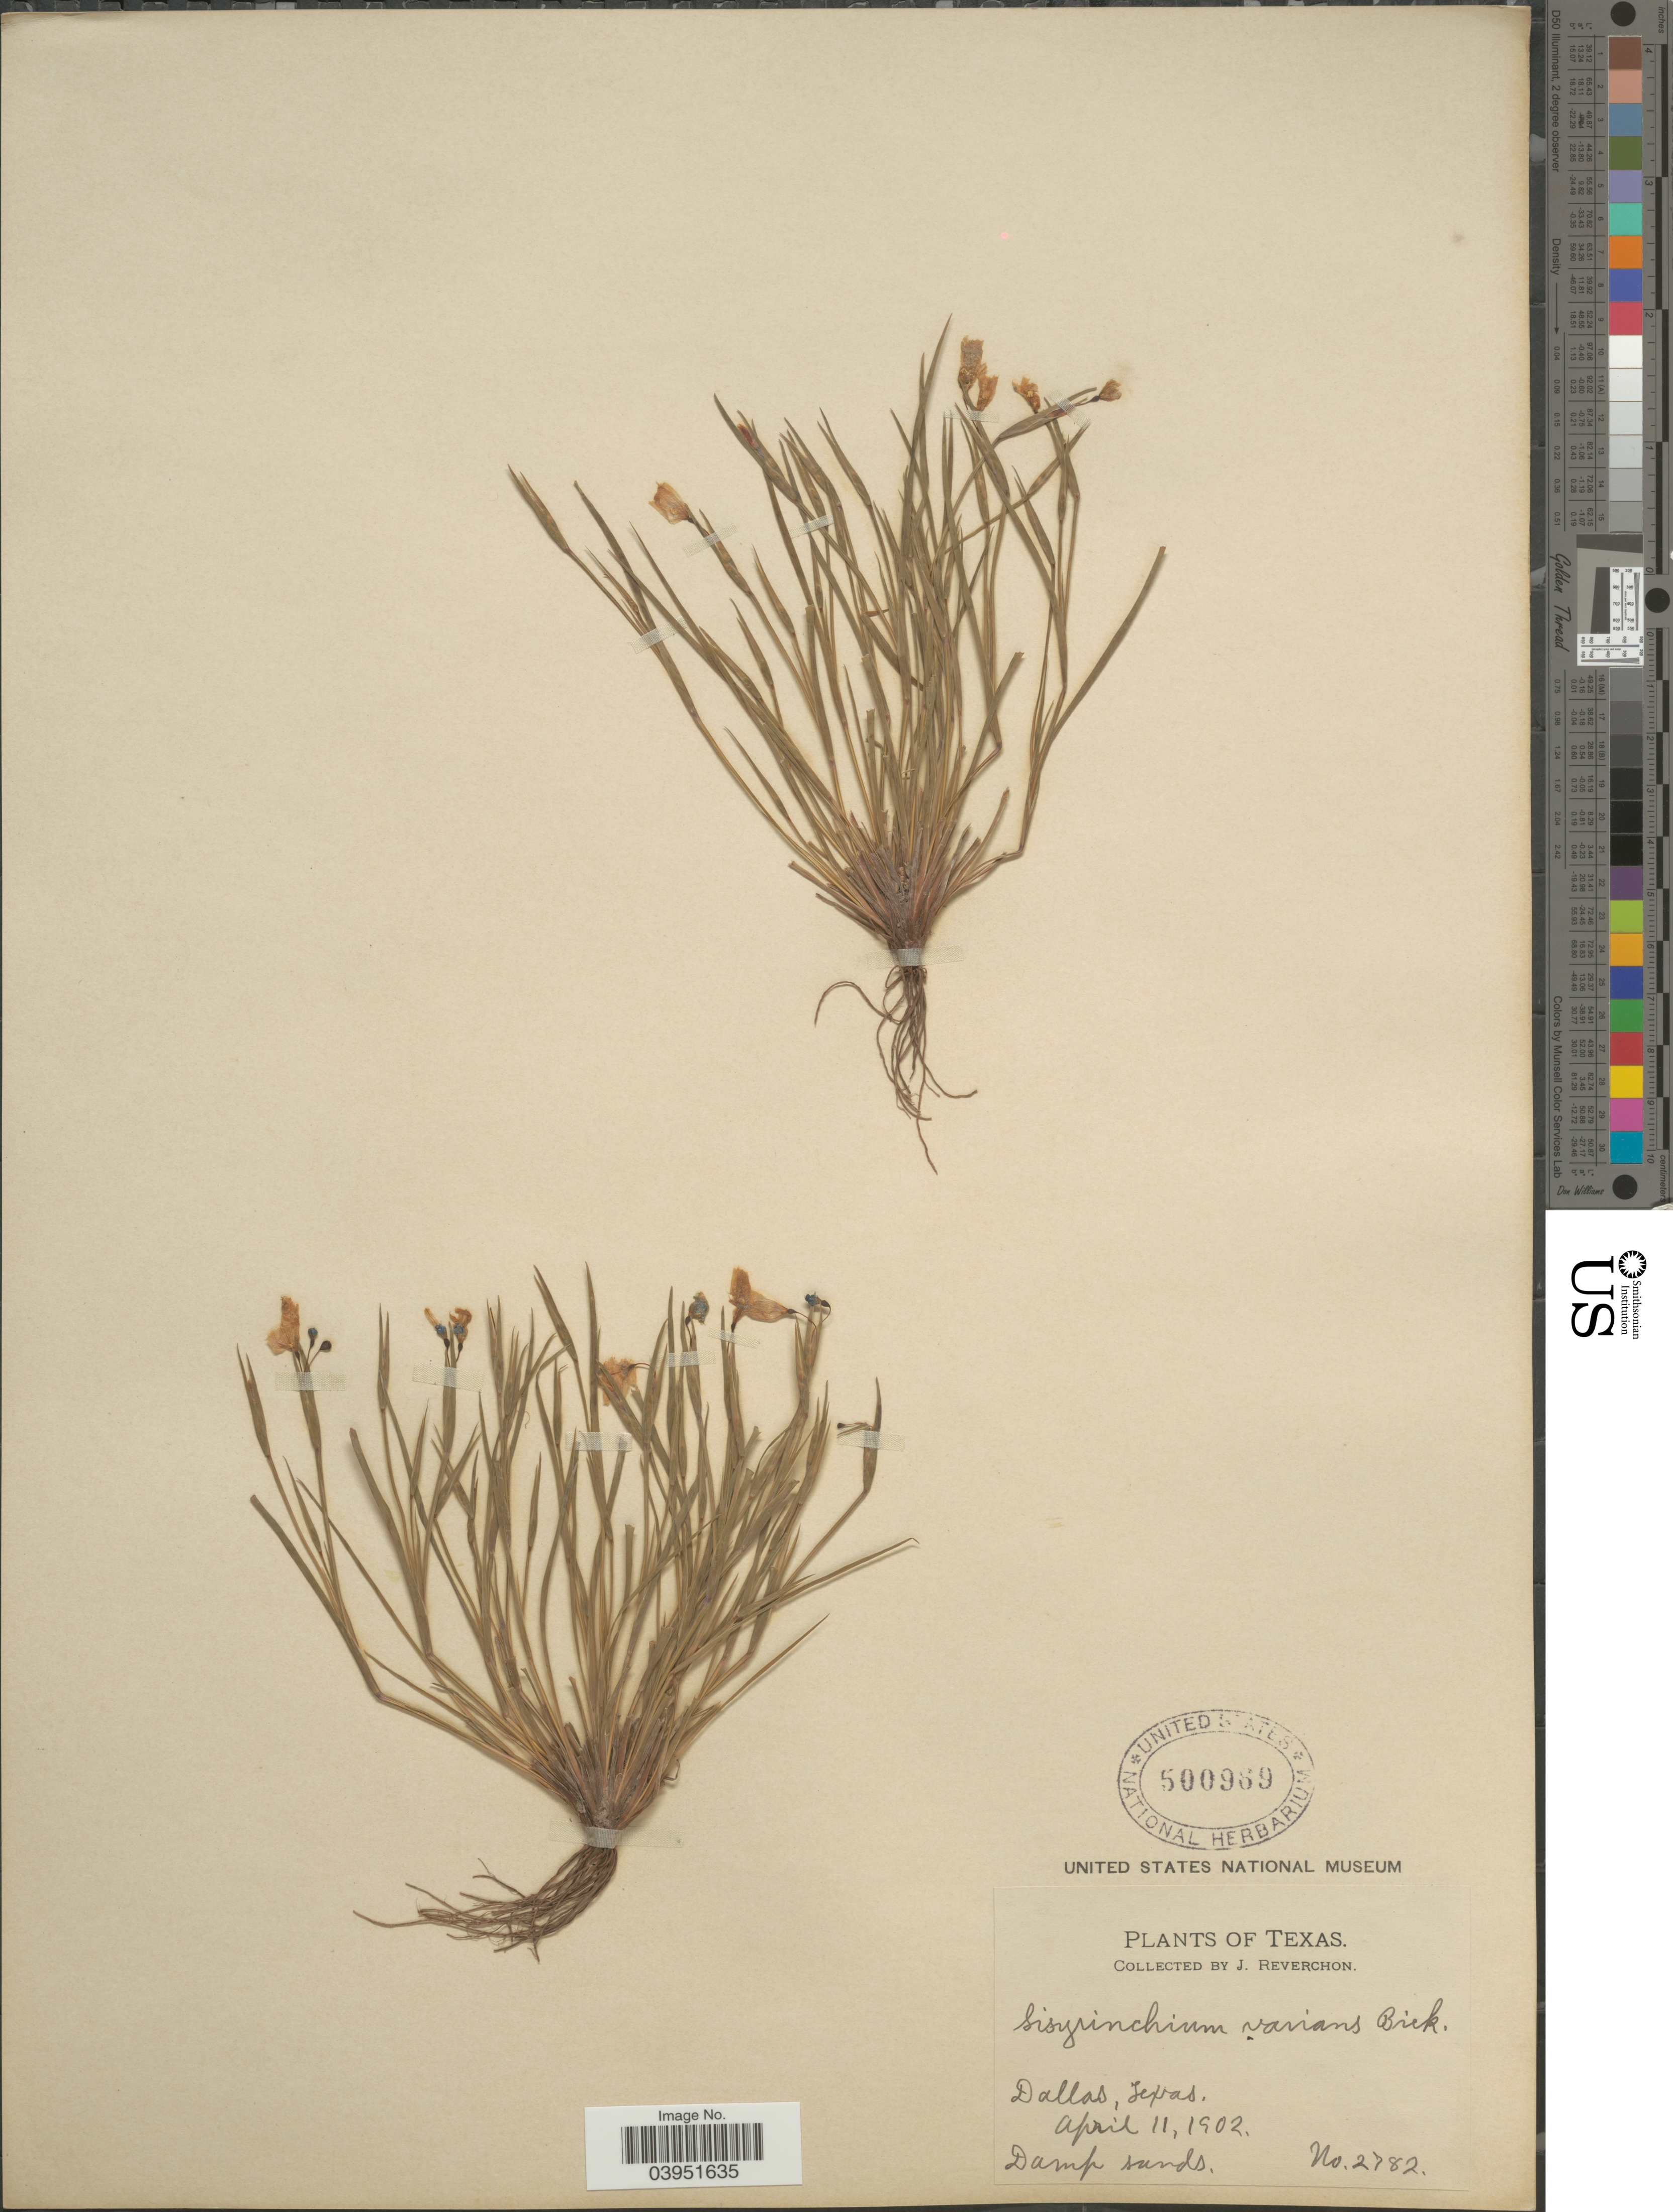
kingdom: Plantae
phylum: Tracheophyta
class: Liliopsida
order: Asparagales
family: Iridaceae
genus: Sisyrinchium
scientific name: Sisyrinchium varians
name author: E.P. Bicknell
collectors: J. Reverchon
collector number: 2782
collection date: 1902-04-11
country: United States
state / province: Texas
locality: Dallas.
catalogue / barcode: US 500969